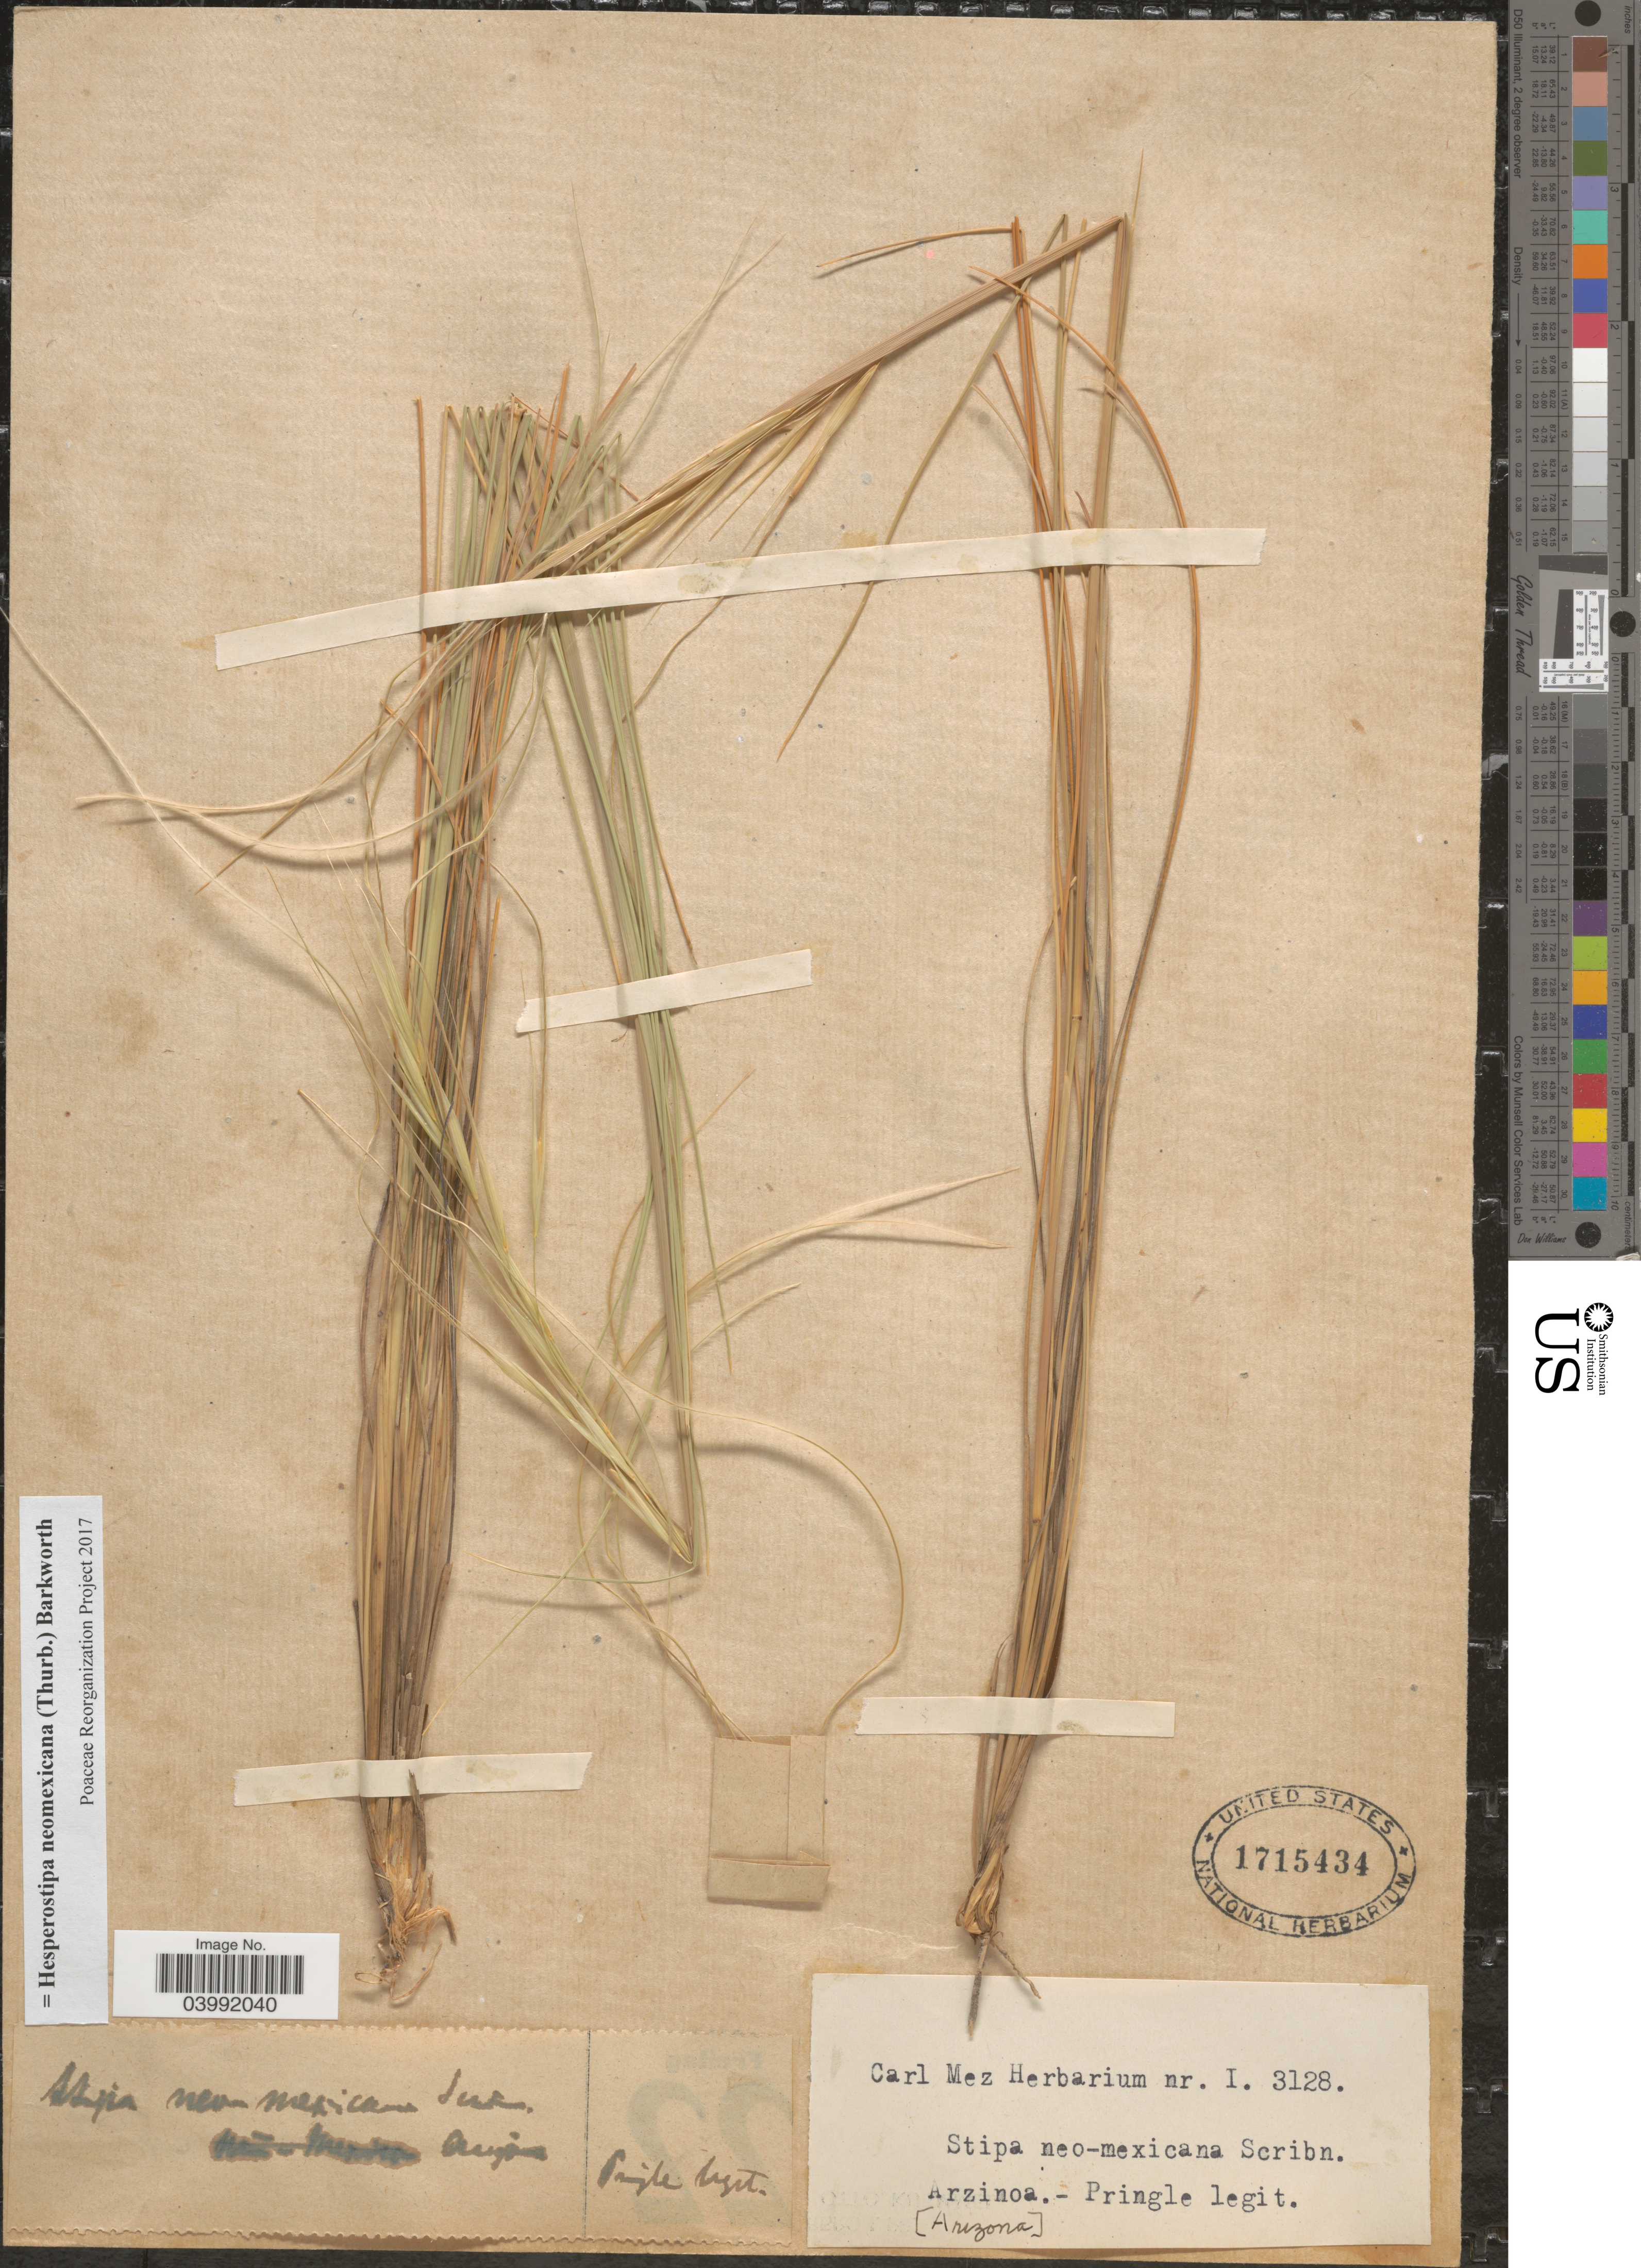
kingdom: Plantae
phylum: Tracheophyta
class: Liliopsida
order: Poales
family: Poaceae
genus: Hesperostipa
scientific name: Hesperostipa neomexicana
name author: (Thurb.) Barkworth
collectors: -- Pringle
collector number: I3128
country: United States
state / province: Arizona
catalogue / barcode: US 1715434